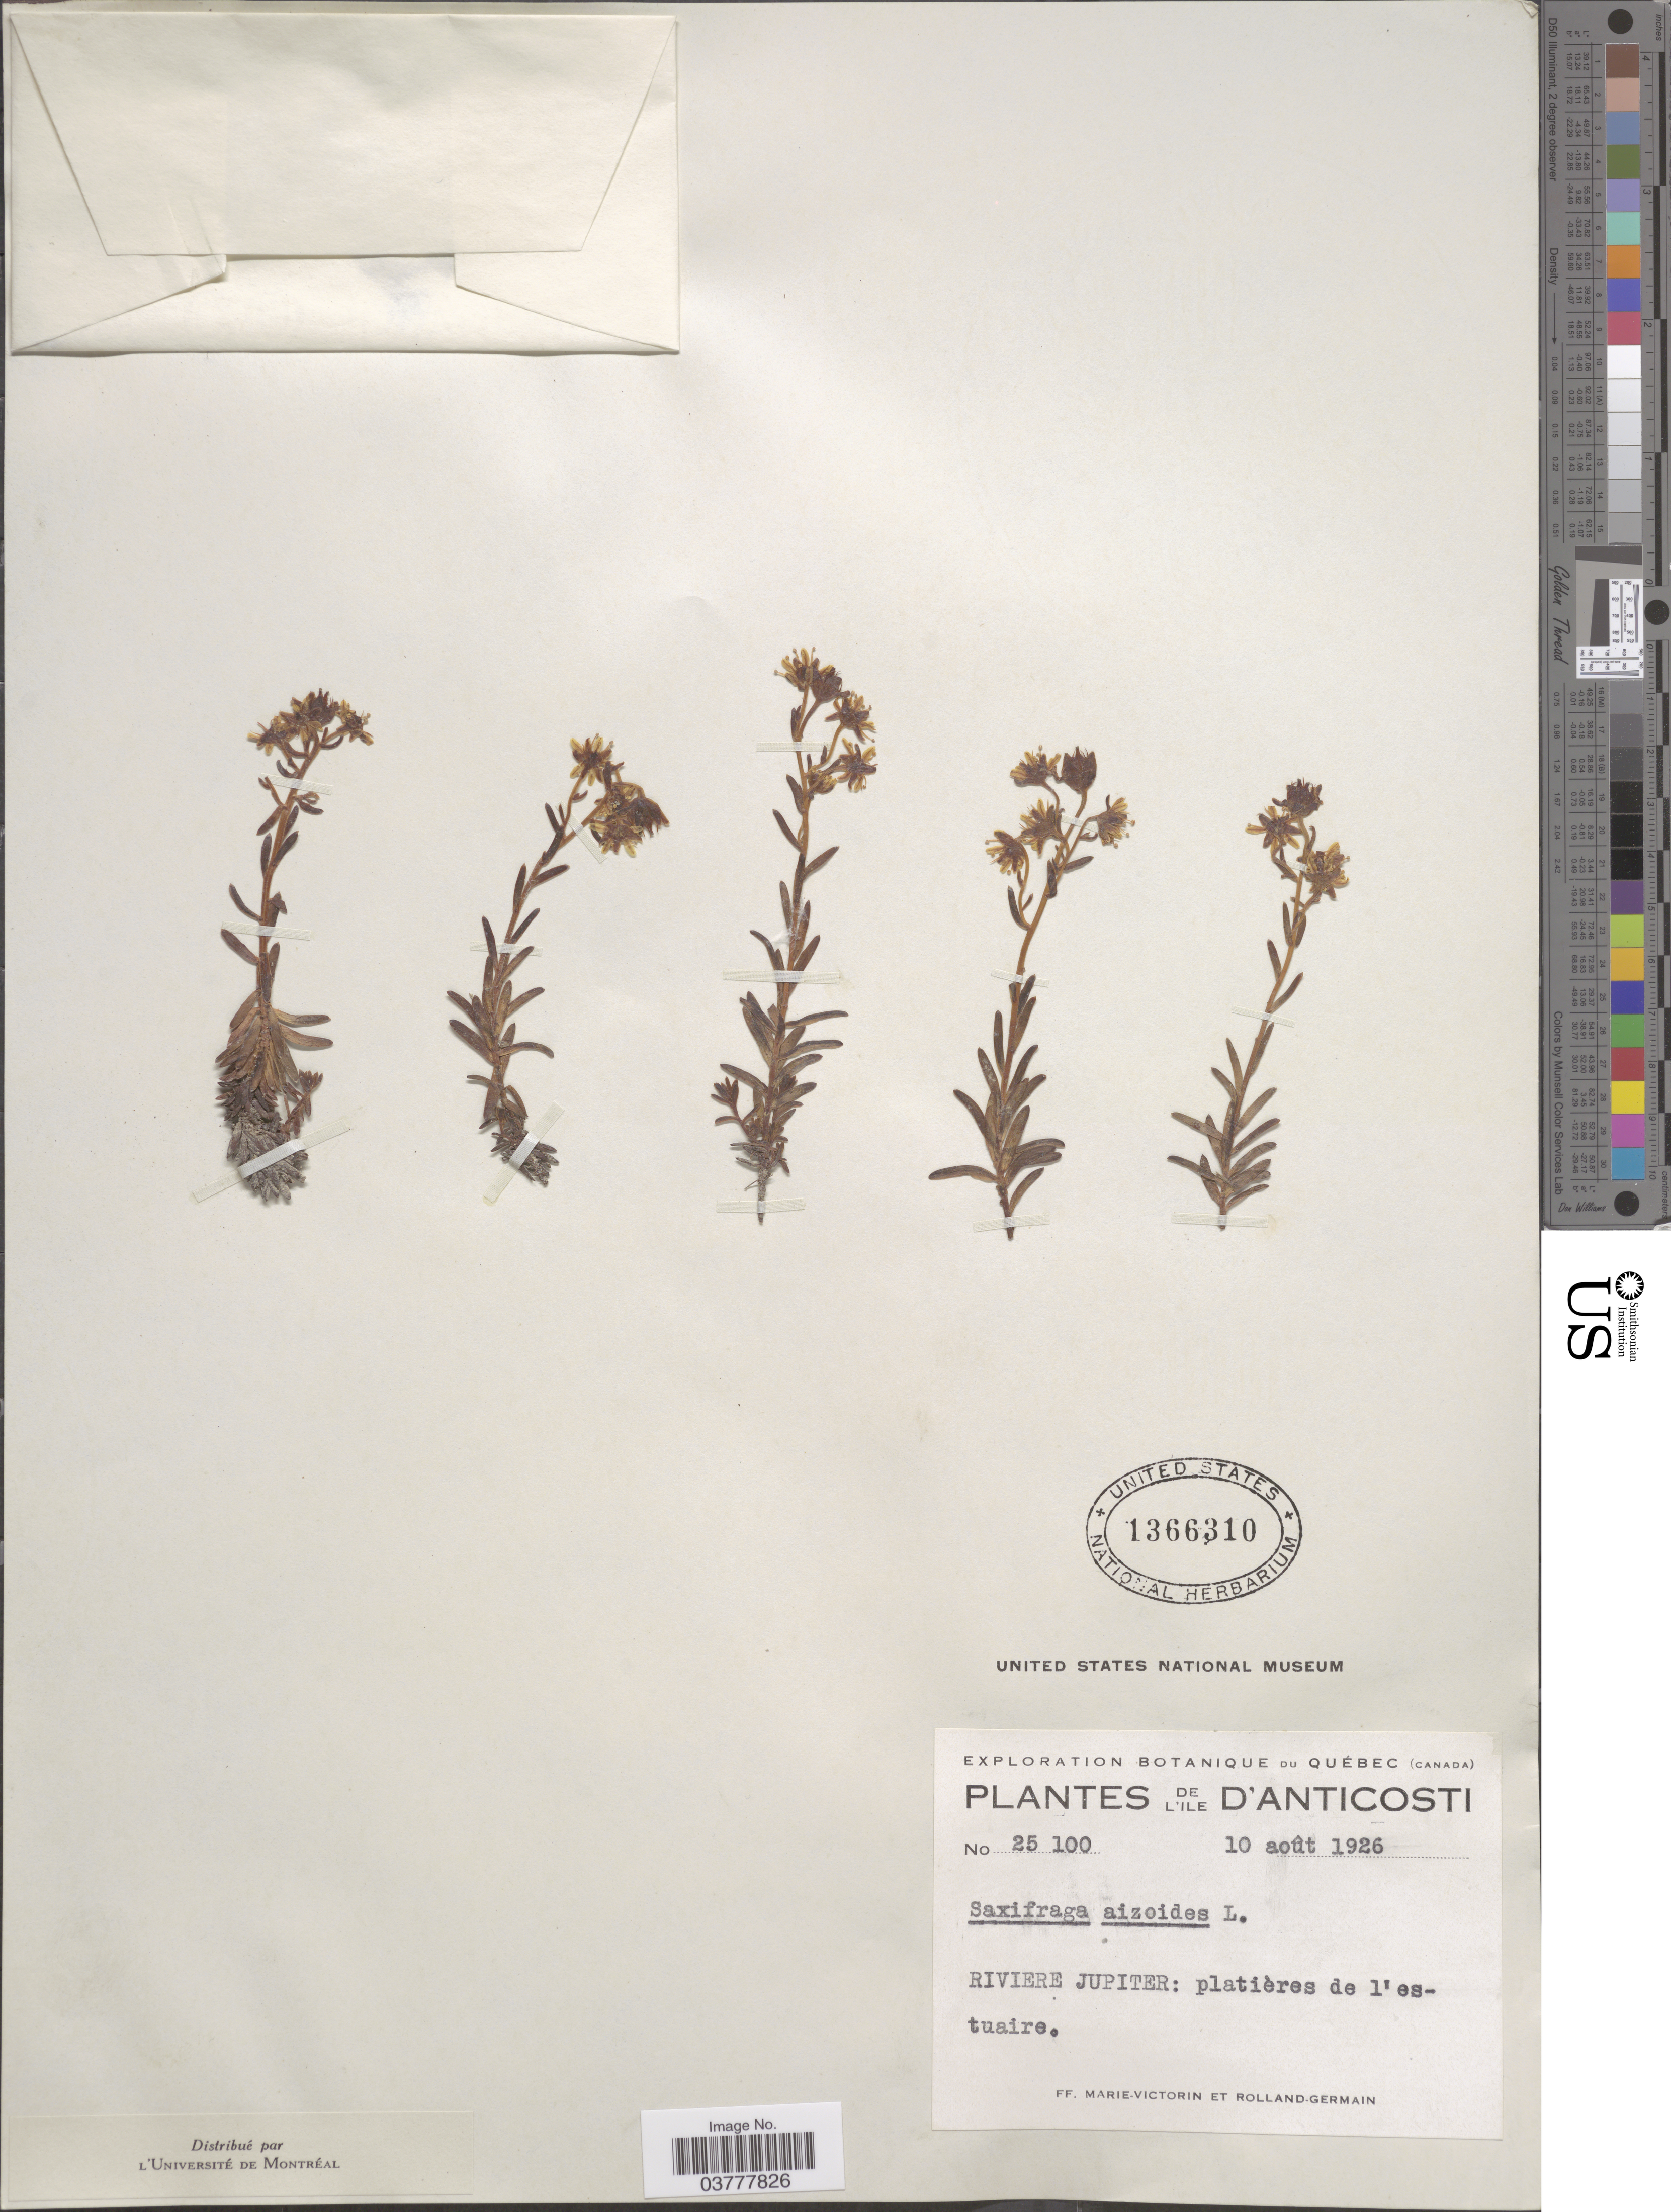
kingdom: Plantae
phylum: Tracheophyta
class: Magnoliopsida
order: Saxifragales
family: Saxifragaceae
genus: Saxifraga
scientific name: Saxifraga aizoides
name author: L.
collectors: F. Marie-Victorin & Rolland-Germain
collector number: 25 100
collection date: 1926-08-10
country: Canada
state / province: Quebec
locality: L'Ile d'Anticosti. Riviere Jupiter.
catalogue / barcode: US 1366310